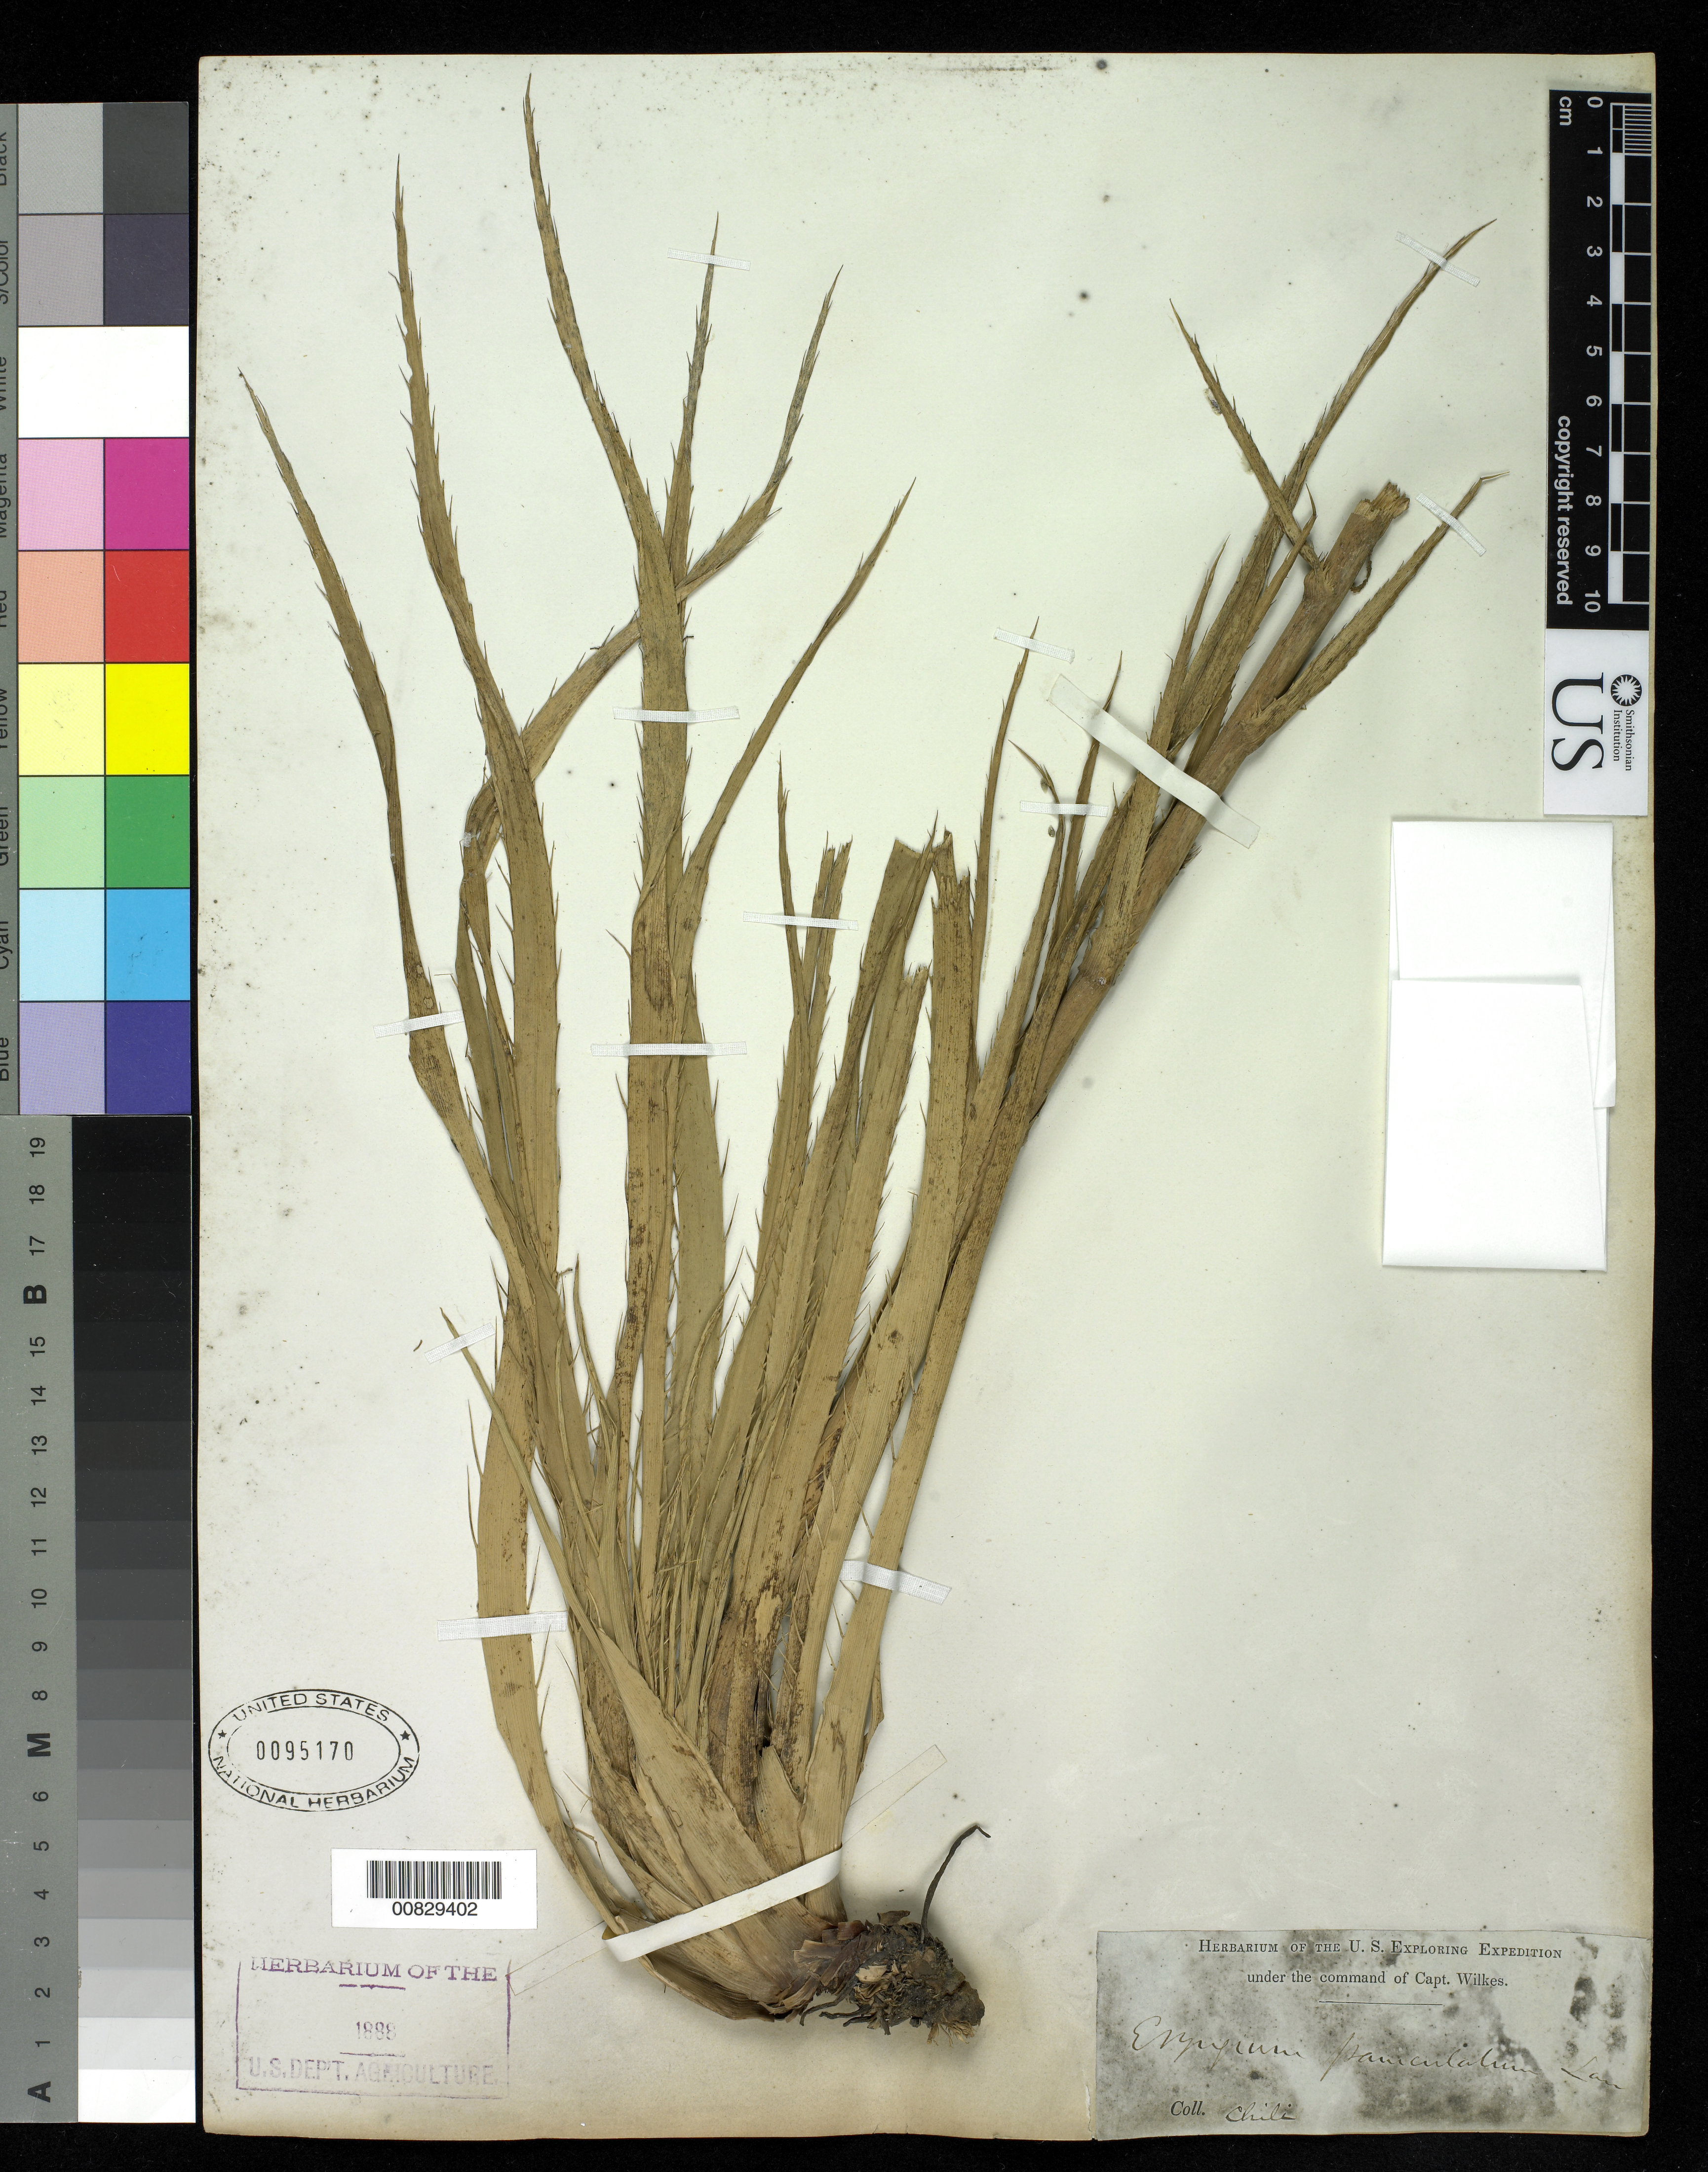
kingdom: Plantae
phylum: Tracheophyta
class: Magnoliopsida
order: Apiales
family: Apiaceae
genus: Eryngium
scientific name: Eryngium paniculatum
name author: Dombey ex Cav. & F. Delaroche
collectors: Wilkes Explor. Exped.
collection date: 1838/1842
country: Chile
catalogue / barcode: US 95170